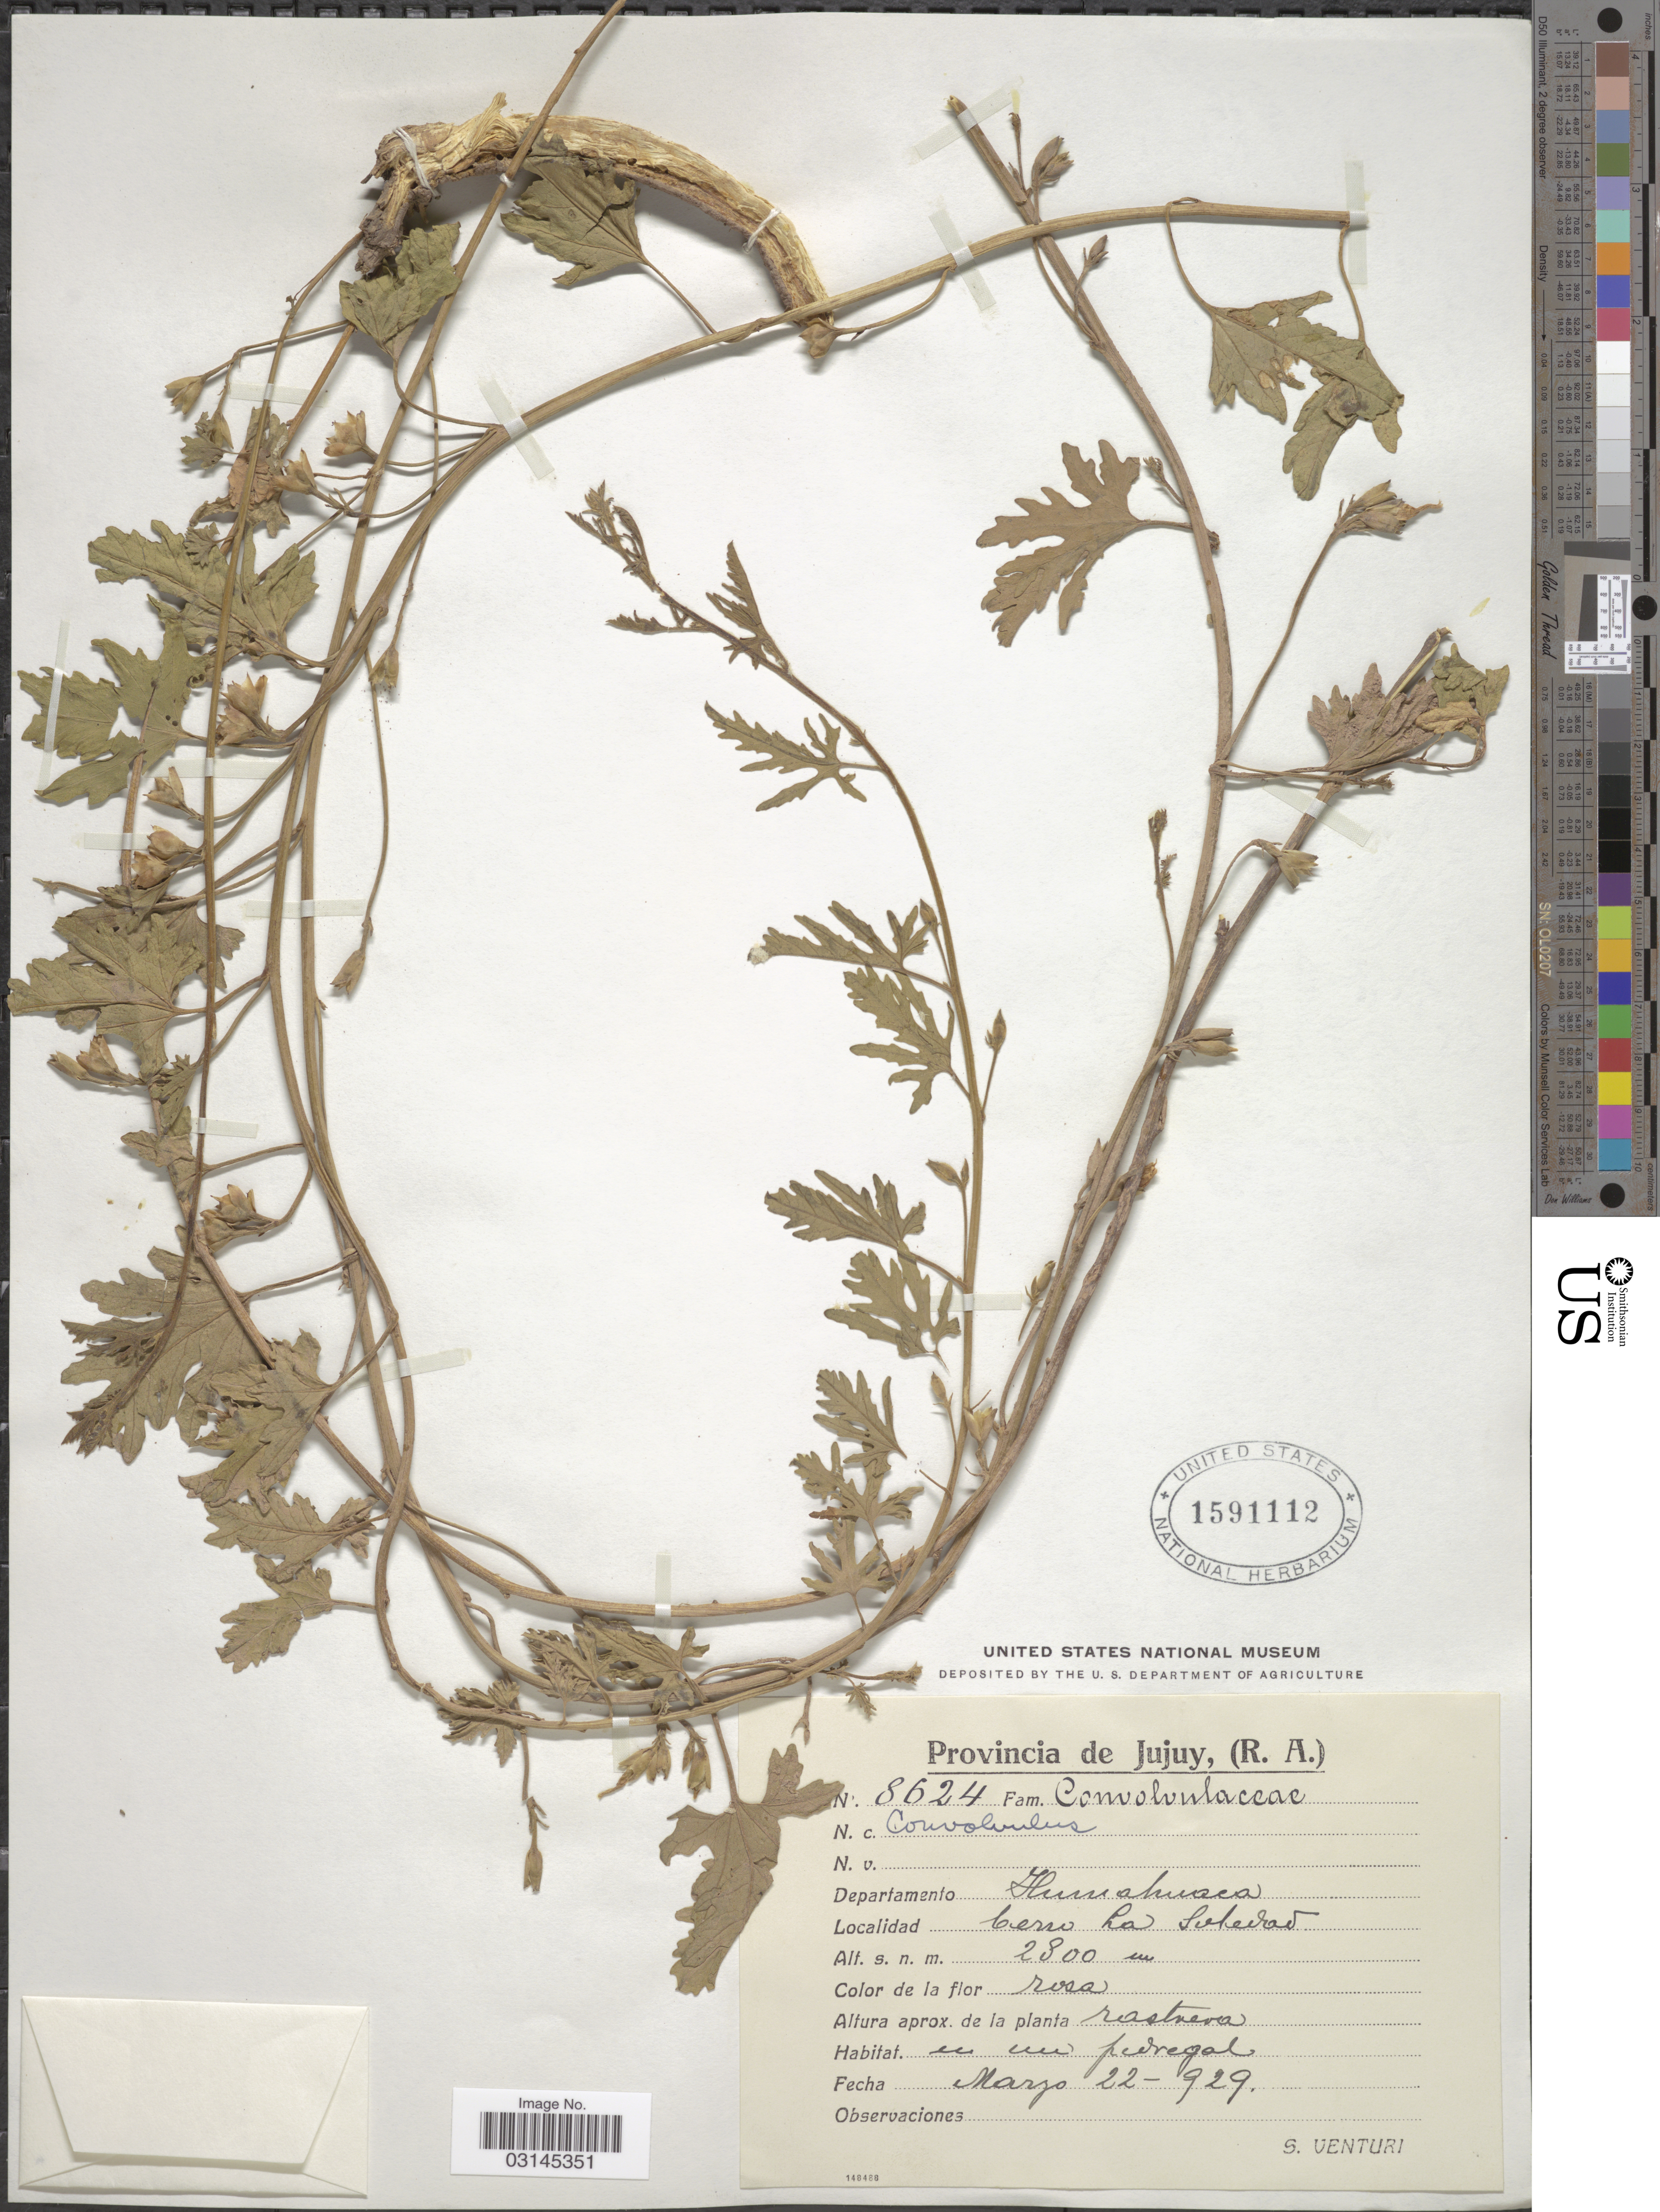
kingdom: Plantae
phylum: Tracheophyta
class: Magnoliopsida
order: Solanales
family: Convolvulaceae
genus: Convolvulus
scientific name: Convolvulus dissectus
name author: Jacq.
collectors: S. Venturi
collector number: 8624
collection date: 1929-03-22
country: Argentina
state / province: Jujuy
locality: Departamento Humahuaca. Cerro La Soledad.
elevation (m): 2800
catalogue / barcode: US 1591112